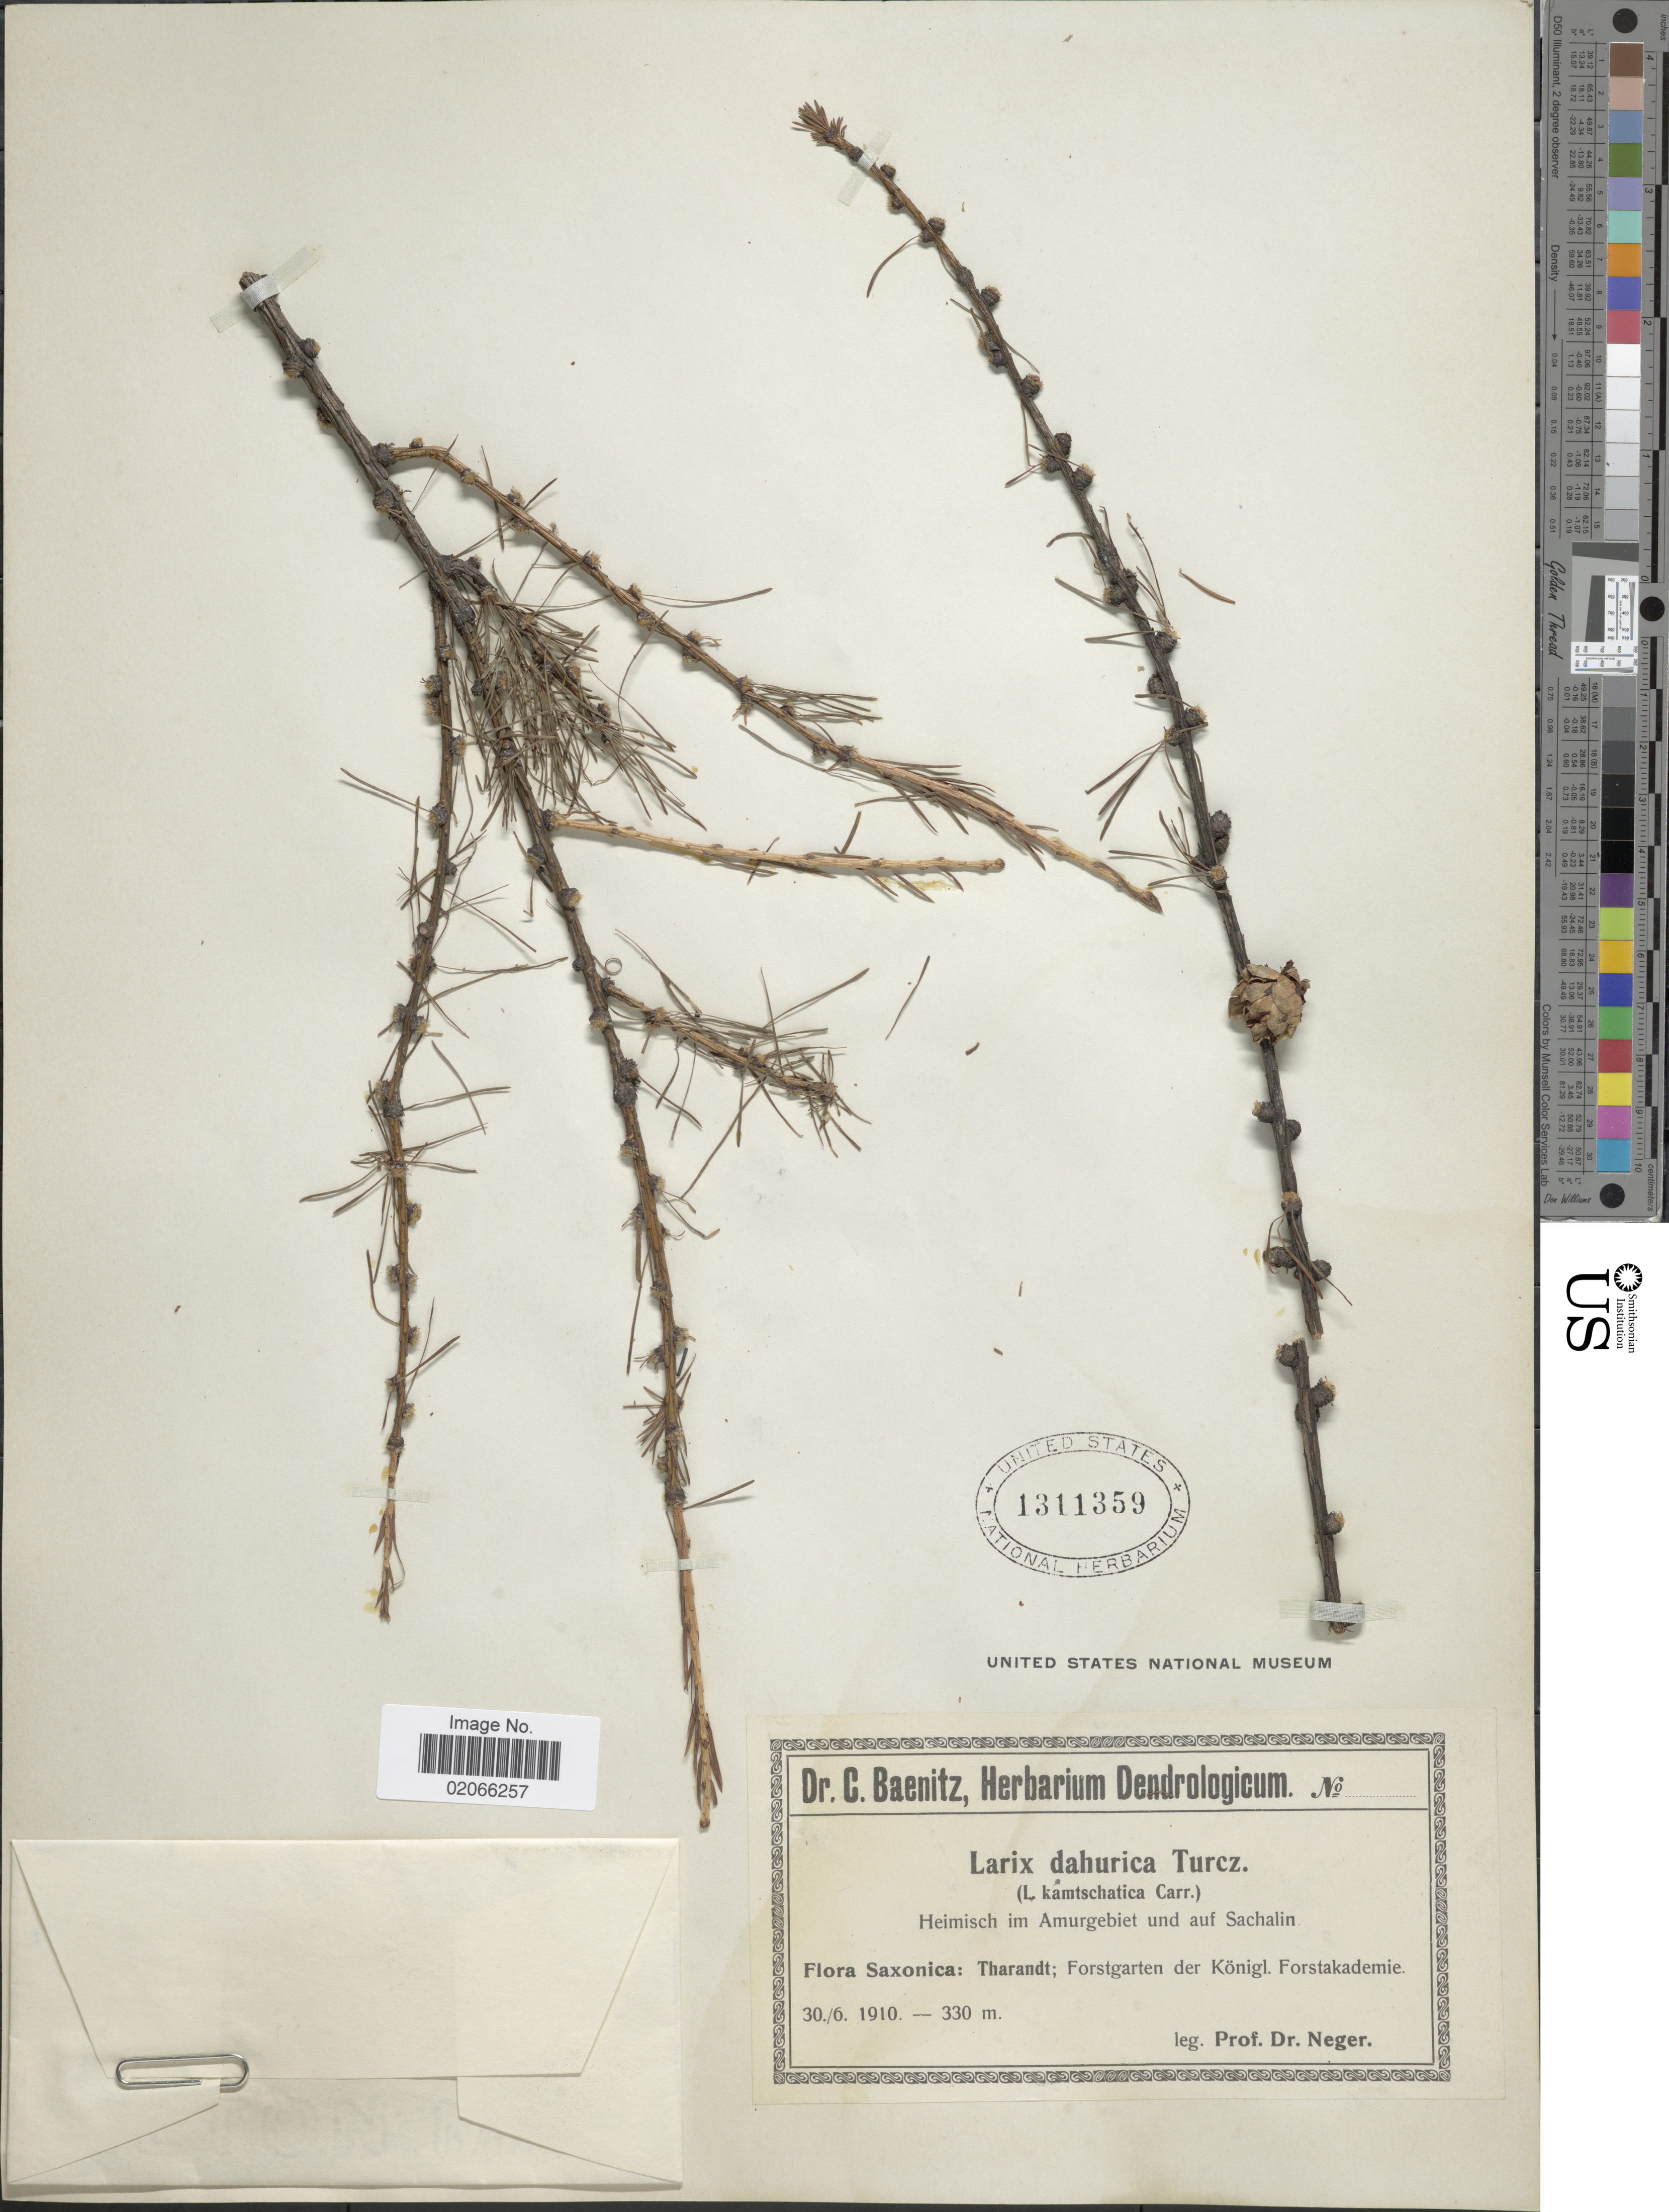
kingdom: Plantae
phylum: Tracheophyta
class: Pinopsida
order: Pinales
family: Pinaceae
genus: Larix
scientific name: Larix gmelinii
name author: (Rupr.) Kuzen.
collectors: Neger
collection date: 1910-06-30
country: Germany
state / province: Sachsen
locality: Saxonica: Tharandt; Forstgarten der Konigl. Forstakademie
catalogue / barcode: US 1311359